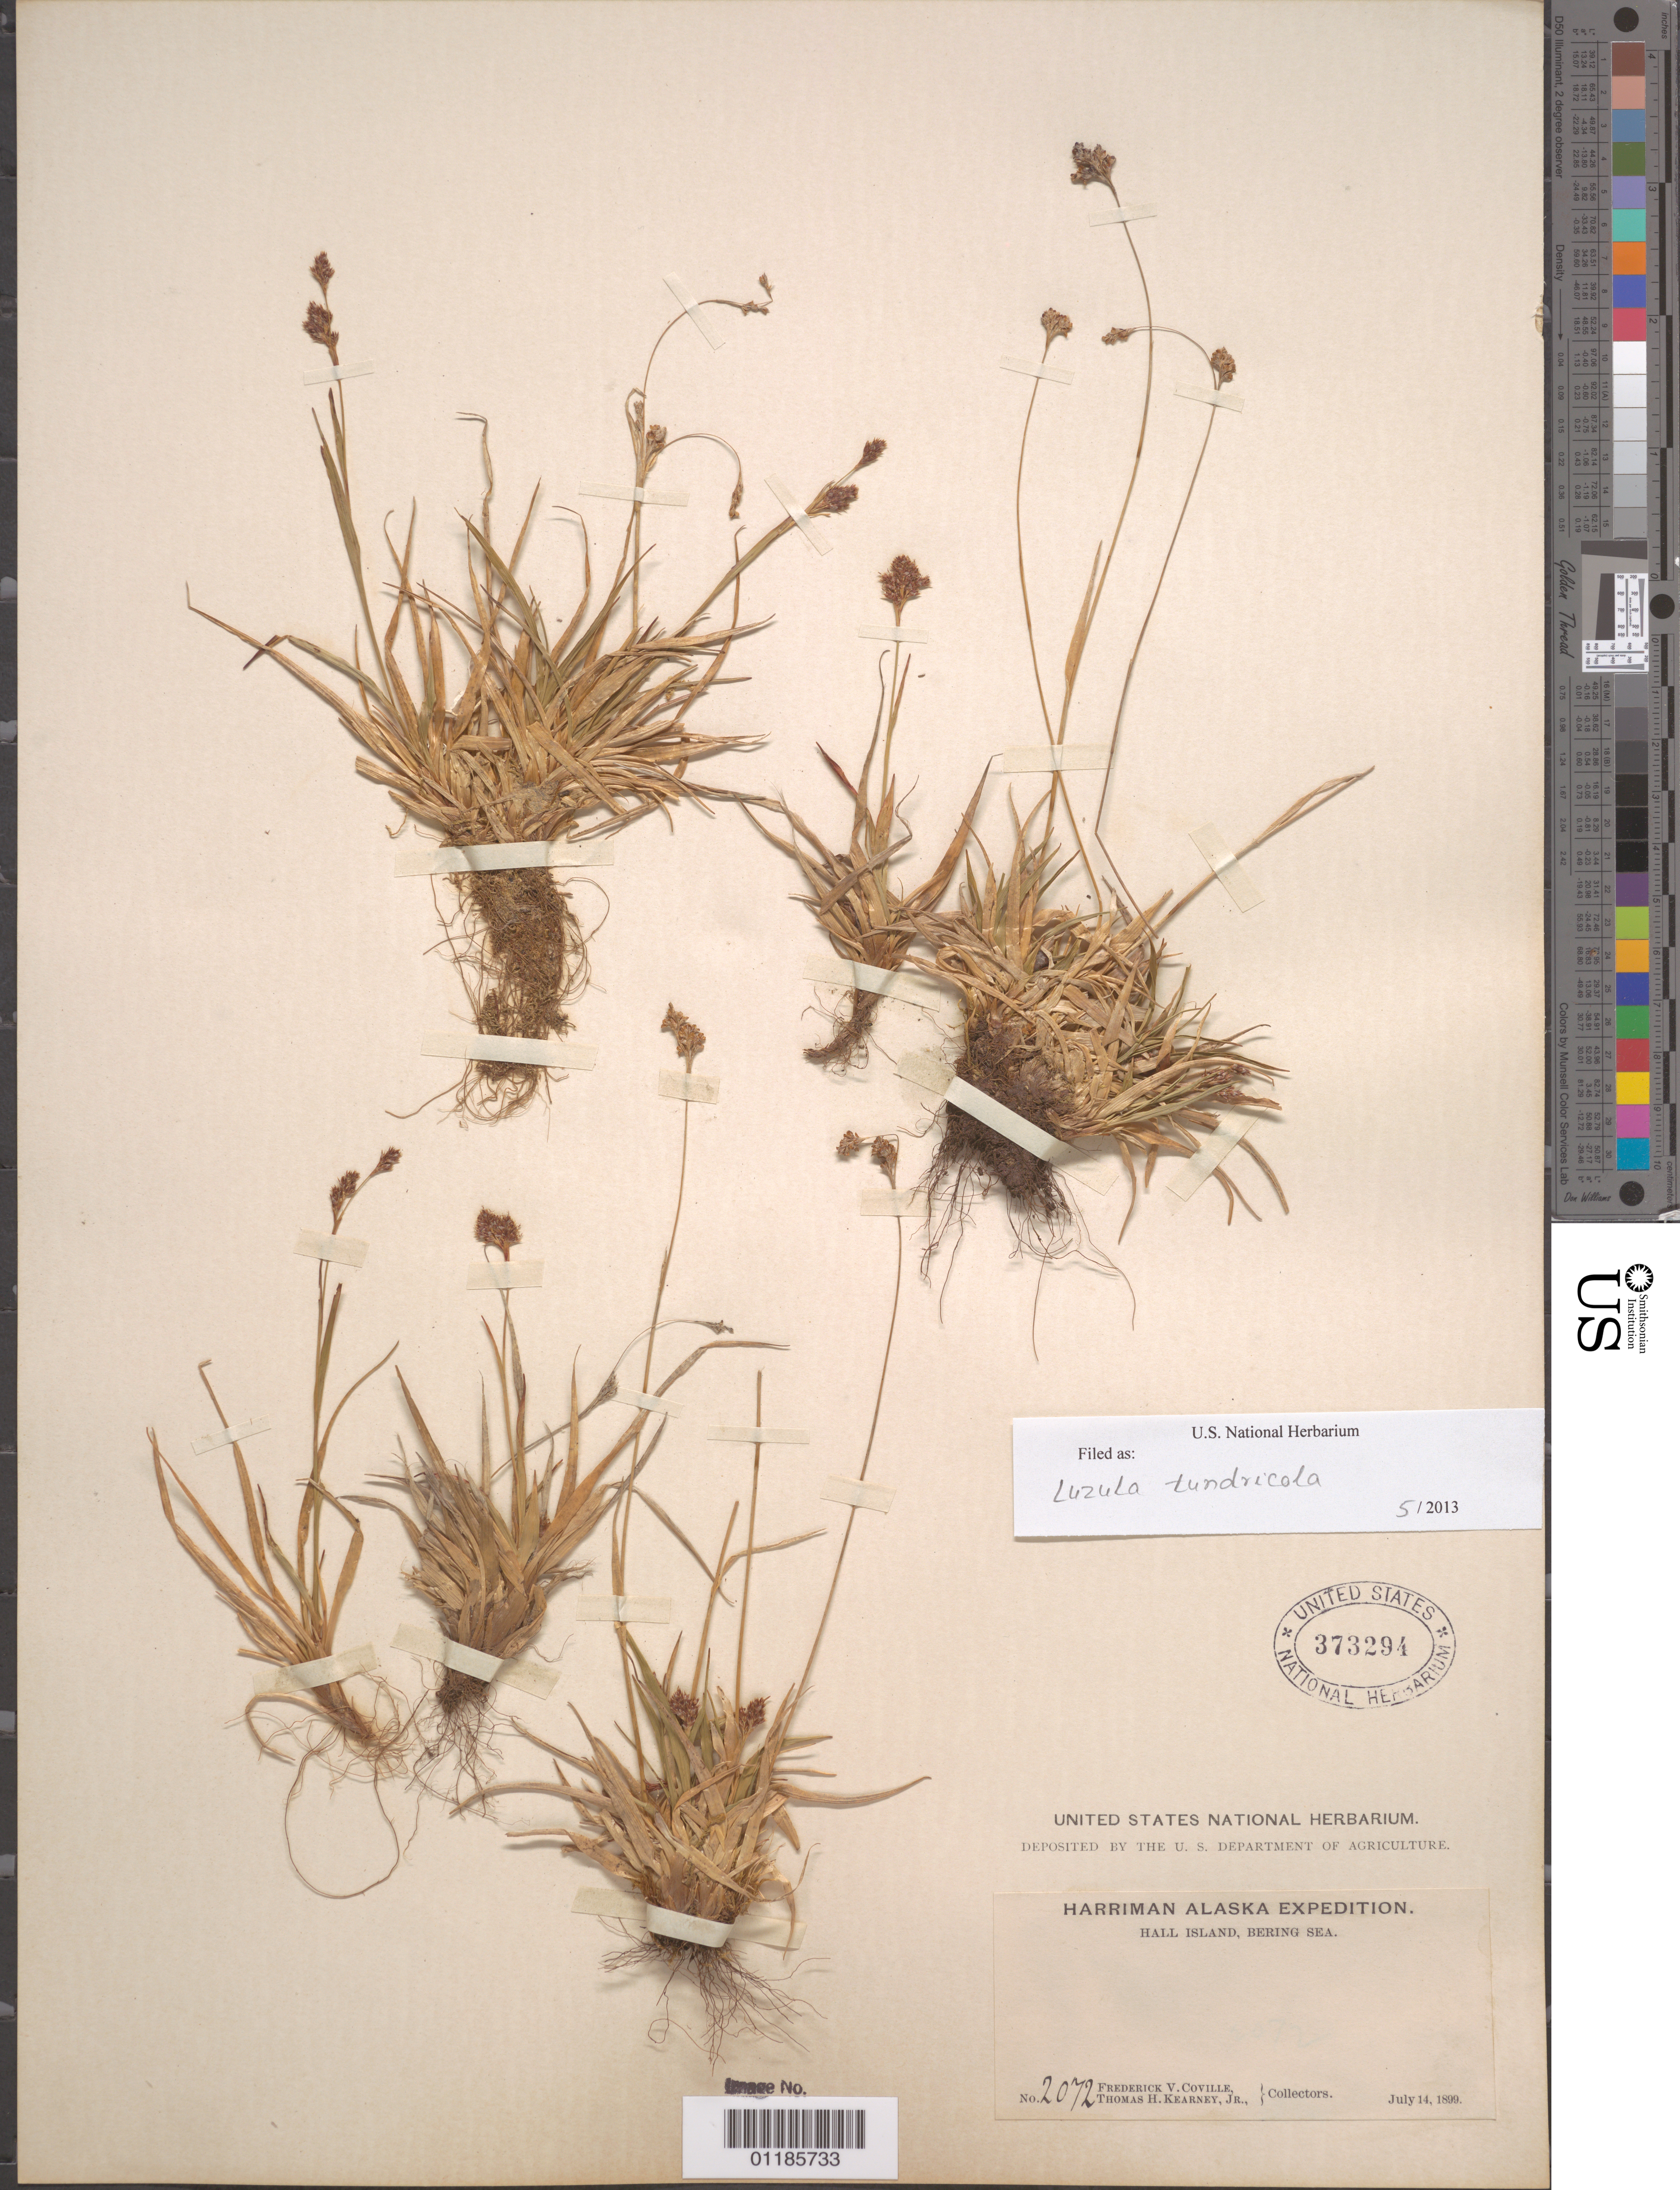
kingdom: Plantae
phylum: Tracheophyta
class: Liliopsida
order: Poales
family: Juncaceae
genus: Luzula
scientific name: Luzula tundricola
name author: (Gorodkov) V. Vassil.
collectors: F. V. Coville & T. H. Kearney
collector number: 2072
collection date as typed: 14 Jul 1899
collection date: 1899-07-14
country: United States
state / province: Alaska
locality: Hall Island, Bering Sea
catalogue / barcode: US 373294